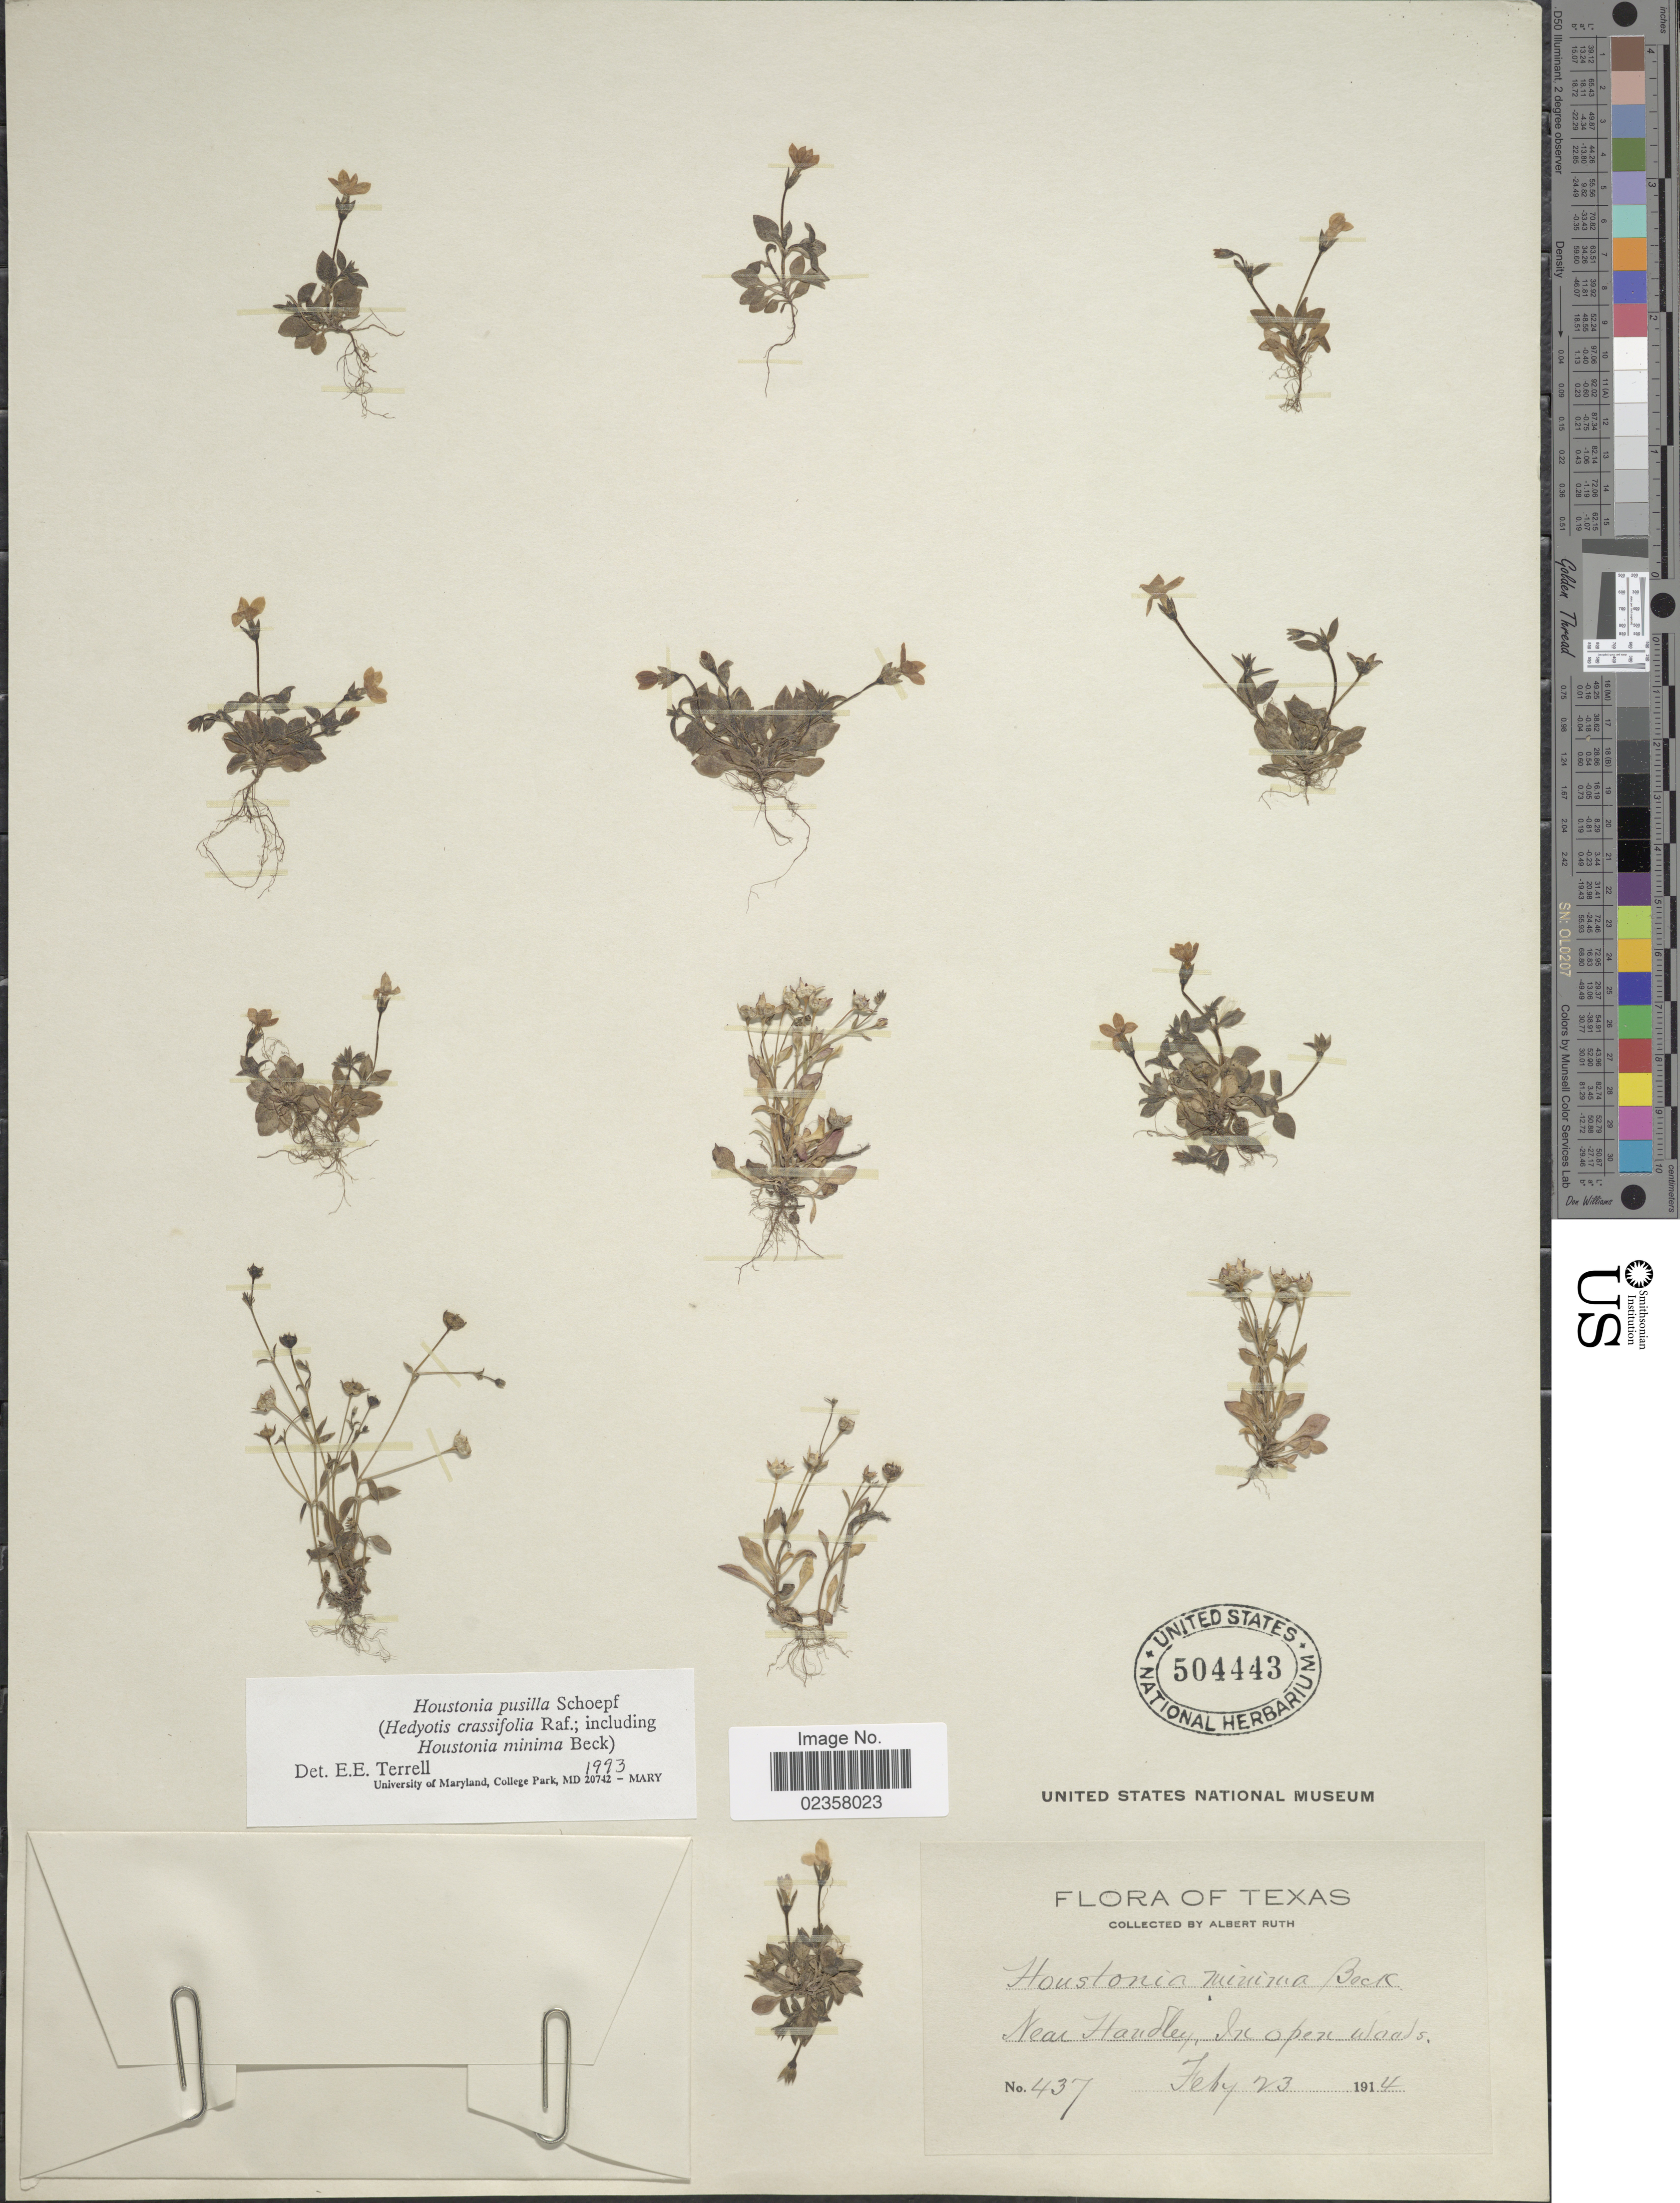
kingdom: Plantae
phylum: Tracheophyta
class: Magnoliopsida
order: Gentianales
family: Rubiaceae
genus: Houstonia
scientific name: Houstonia pusilla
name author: Schoepf.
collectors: A. Ruth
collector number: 437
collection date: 1914-02-23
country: United States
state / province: Texas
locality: Near Handley, In open Woods,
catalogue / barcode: US 504443